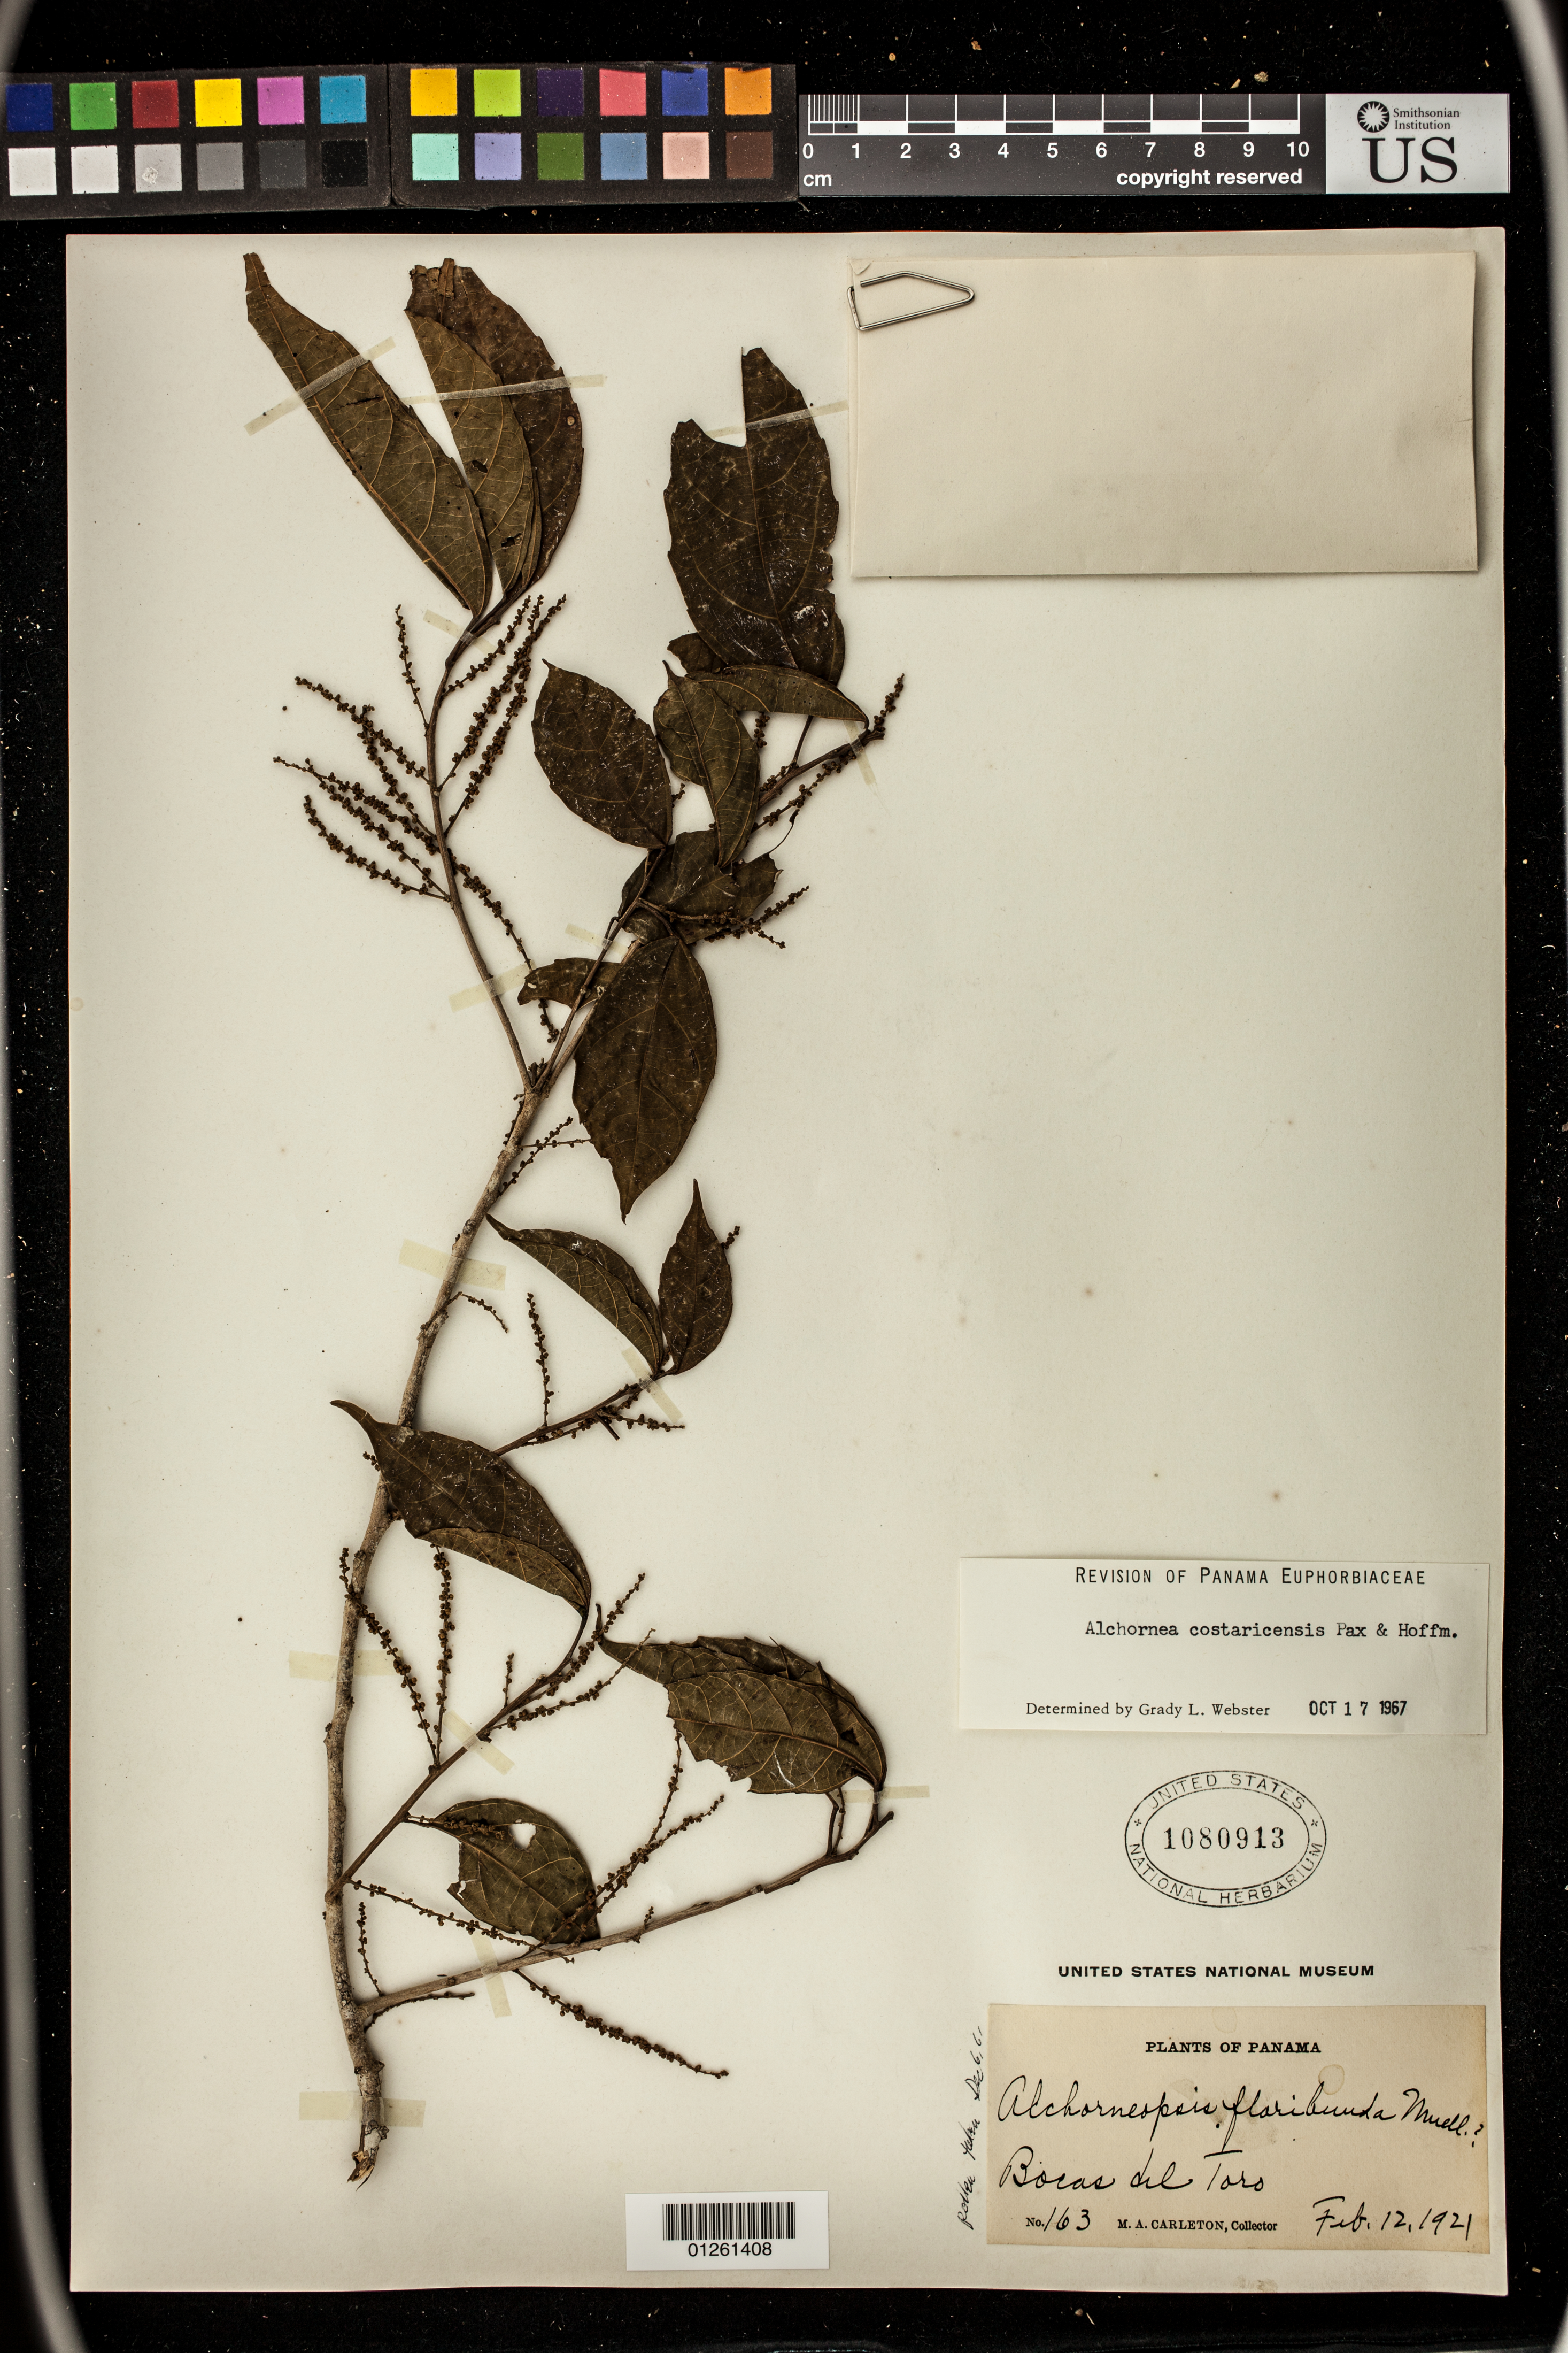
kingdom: Plantae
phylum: Tracheophyta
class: Magnoliopsida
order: Malpighiales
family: Euphorbiaceae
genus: Alchornea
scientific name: Alchornea costaricensis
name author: Pax & K. Hoffm. in Engl.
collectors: M. A. Carleton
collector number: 163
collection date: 1921-02-12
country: Panama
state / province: Bocas del Toro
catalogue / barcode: US 1080913